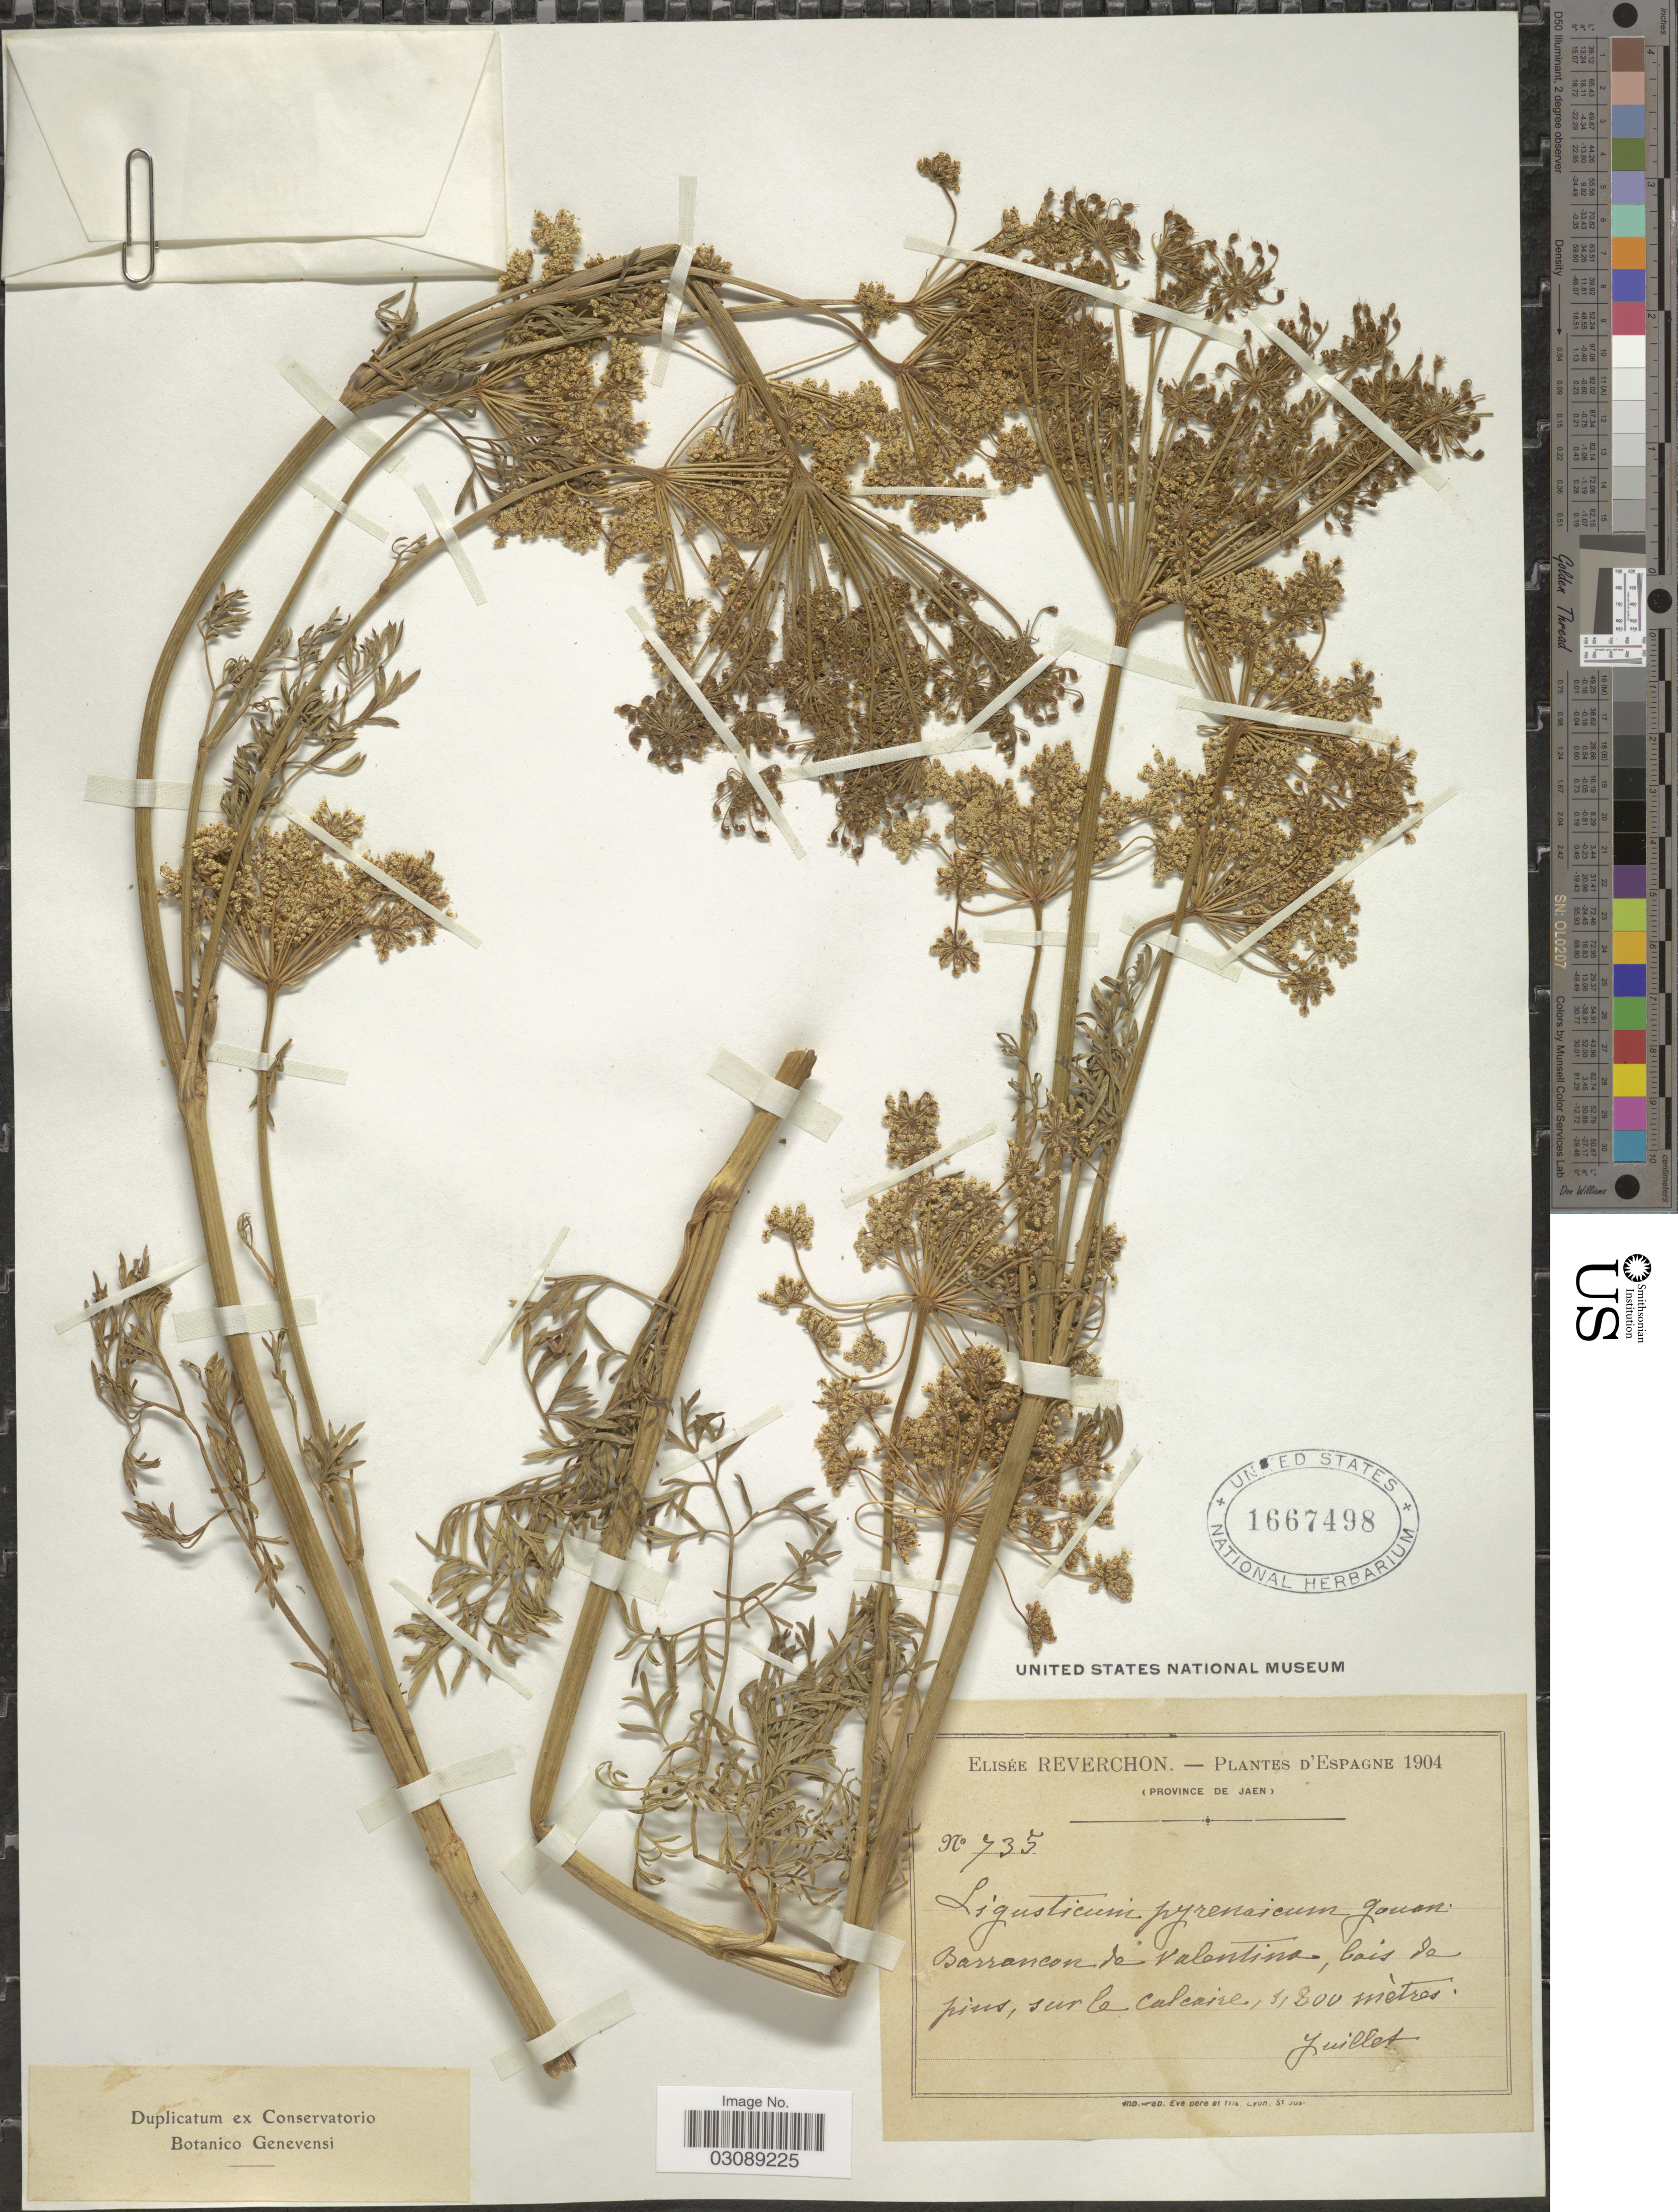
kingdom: Plantae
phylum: Tracheophyta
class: Magnoliopsida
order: Apiales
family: Apiaceae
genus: Ligusticum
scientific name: Ligusticum pyrenaicum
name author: Gouan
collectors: E. Reverchon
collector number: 735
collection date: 1904-07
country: Spain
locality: D'Espagne, (Province de Jaen), Barrancon de Valentina, Cais de pius, sur le calcaire.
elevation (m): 1800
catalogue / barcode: US 1667498